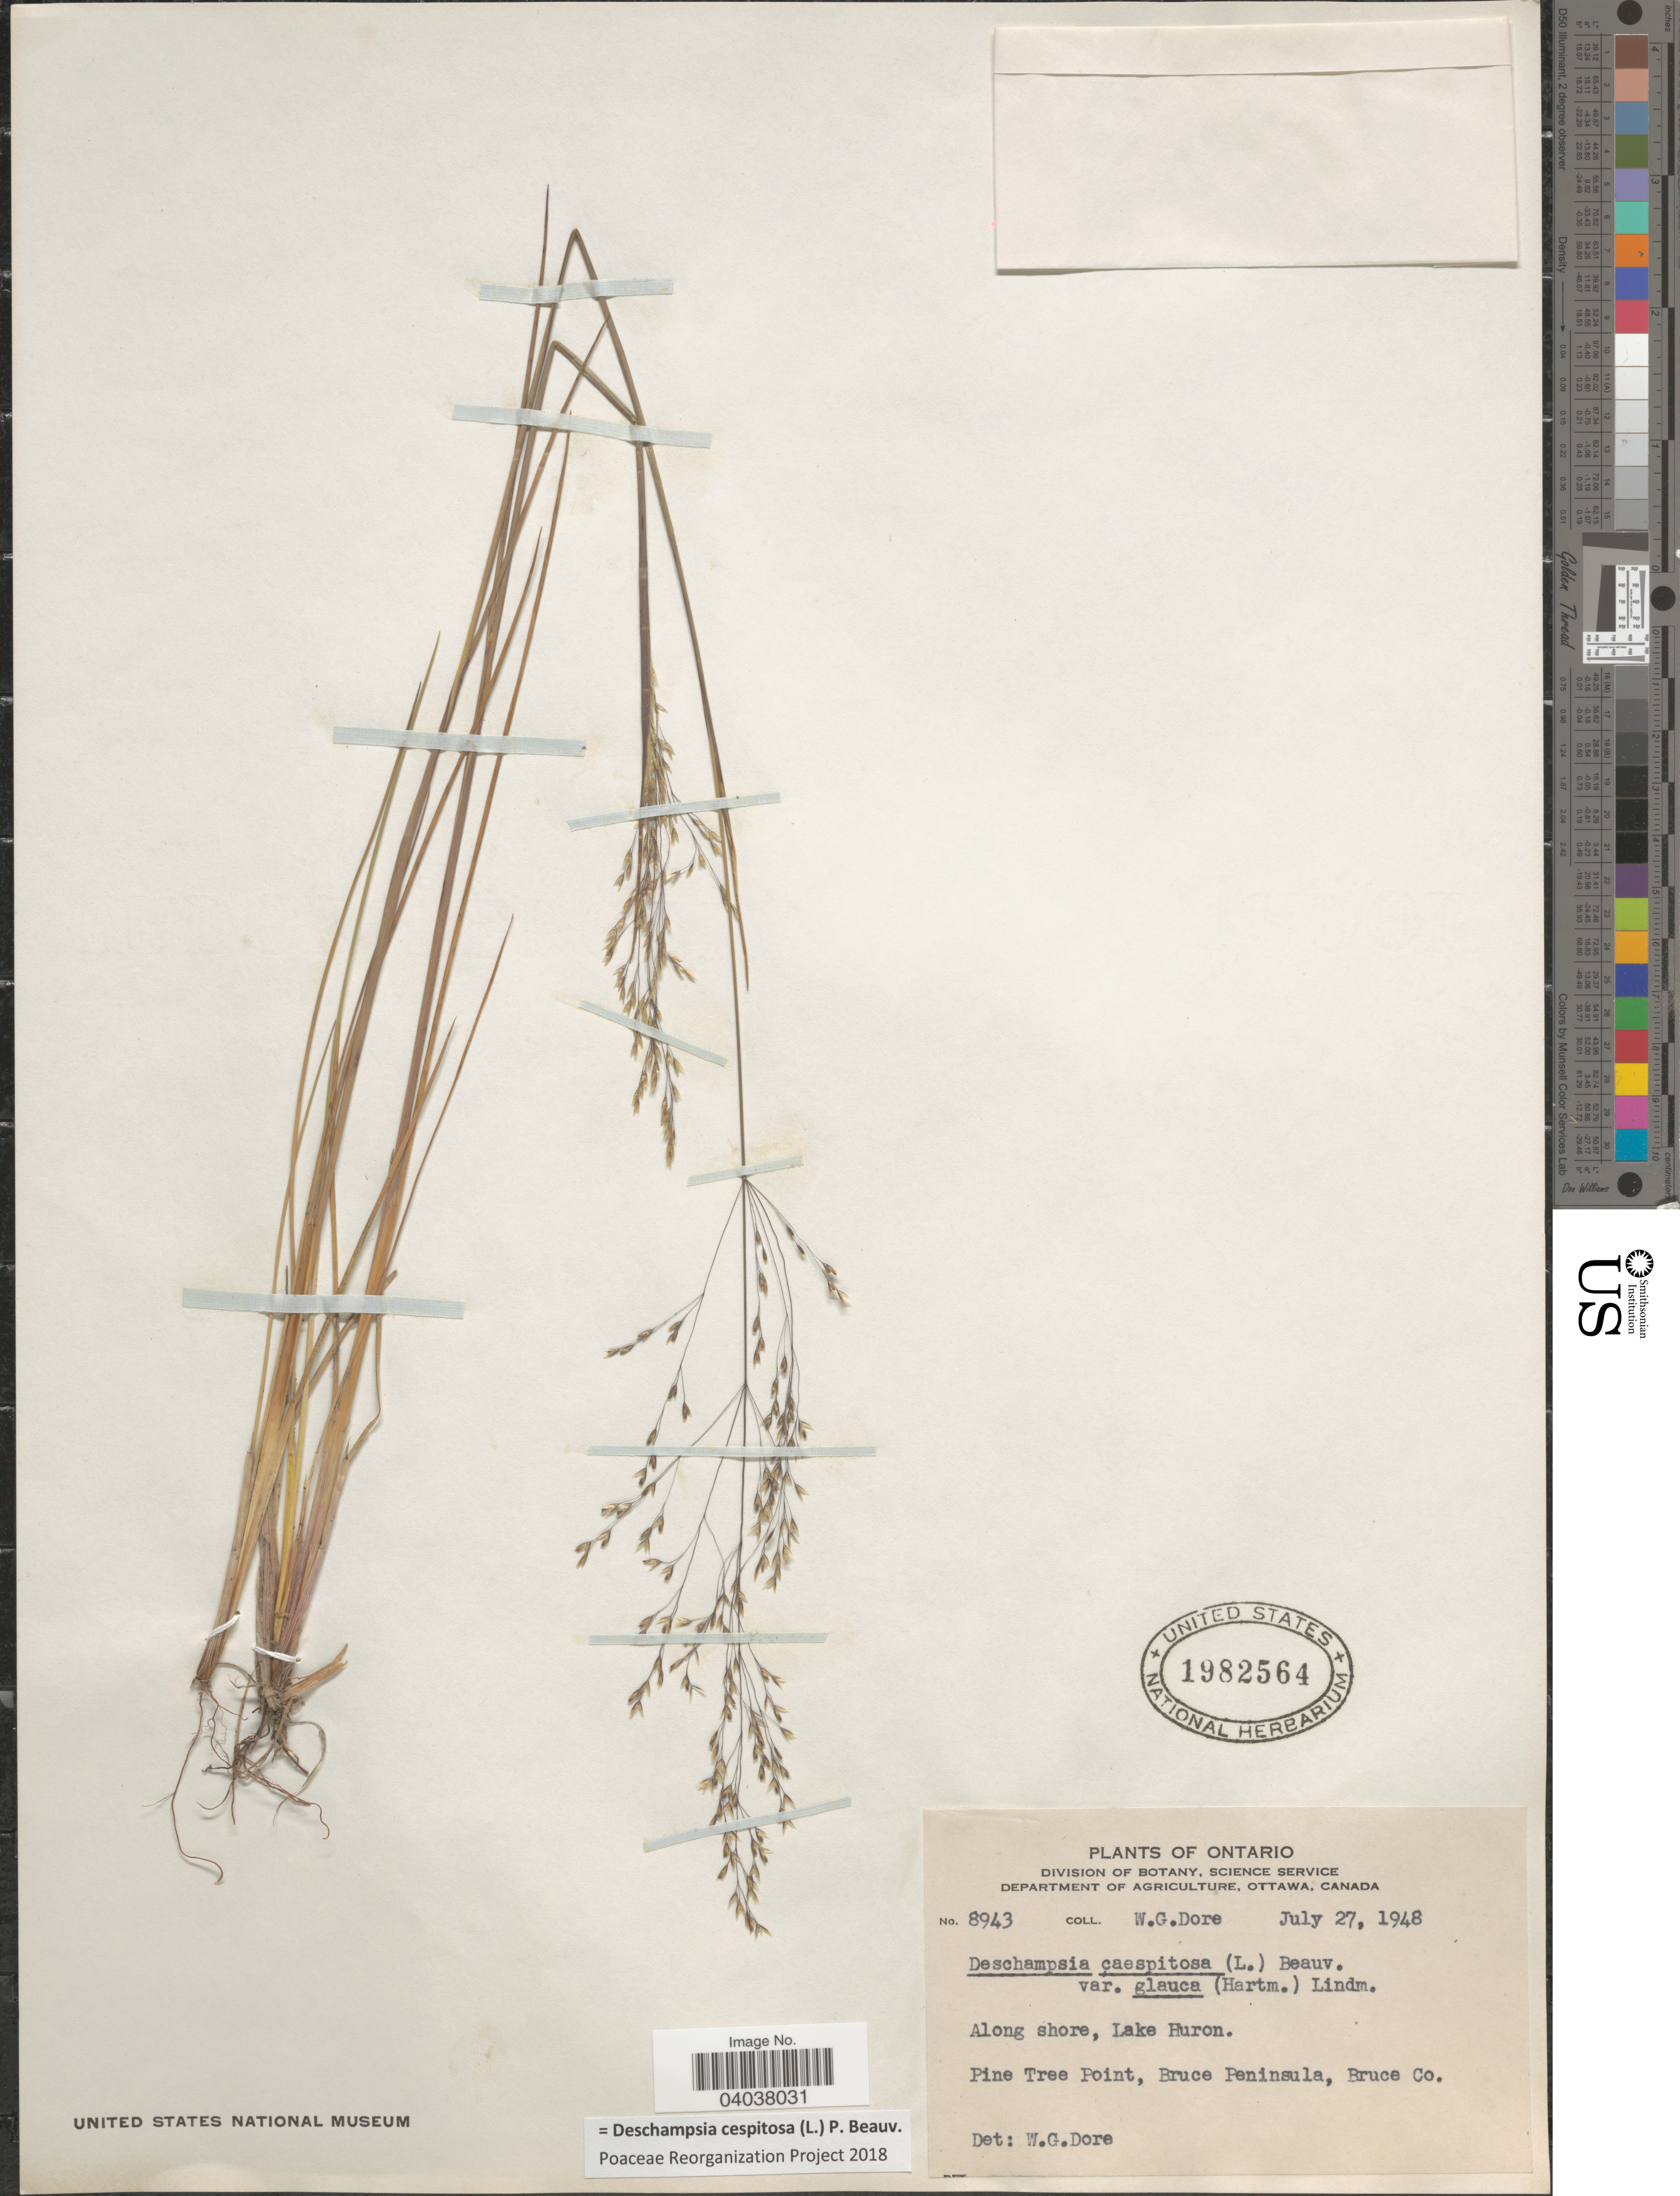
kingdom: Plantae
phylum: Tracheophyta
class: Liliopsida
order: Poales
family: Poaceae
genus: Deschampsia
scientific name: Deschampsia cespitosa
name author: (L.) P. Beauv.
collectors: W. Dore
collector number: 8943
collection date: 1948-07-27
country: Canada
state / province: Ontario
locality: Along shore, Lake Huron. Pine Tree Point, Bruce Peninsula, Bruce Co.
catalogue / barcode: US 1982564